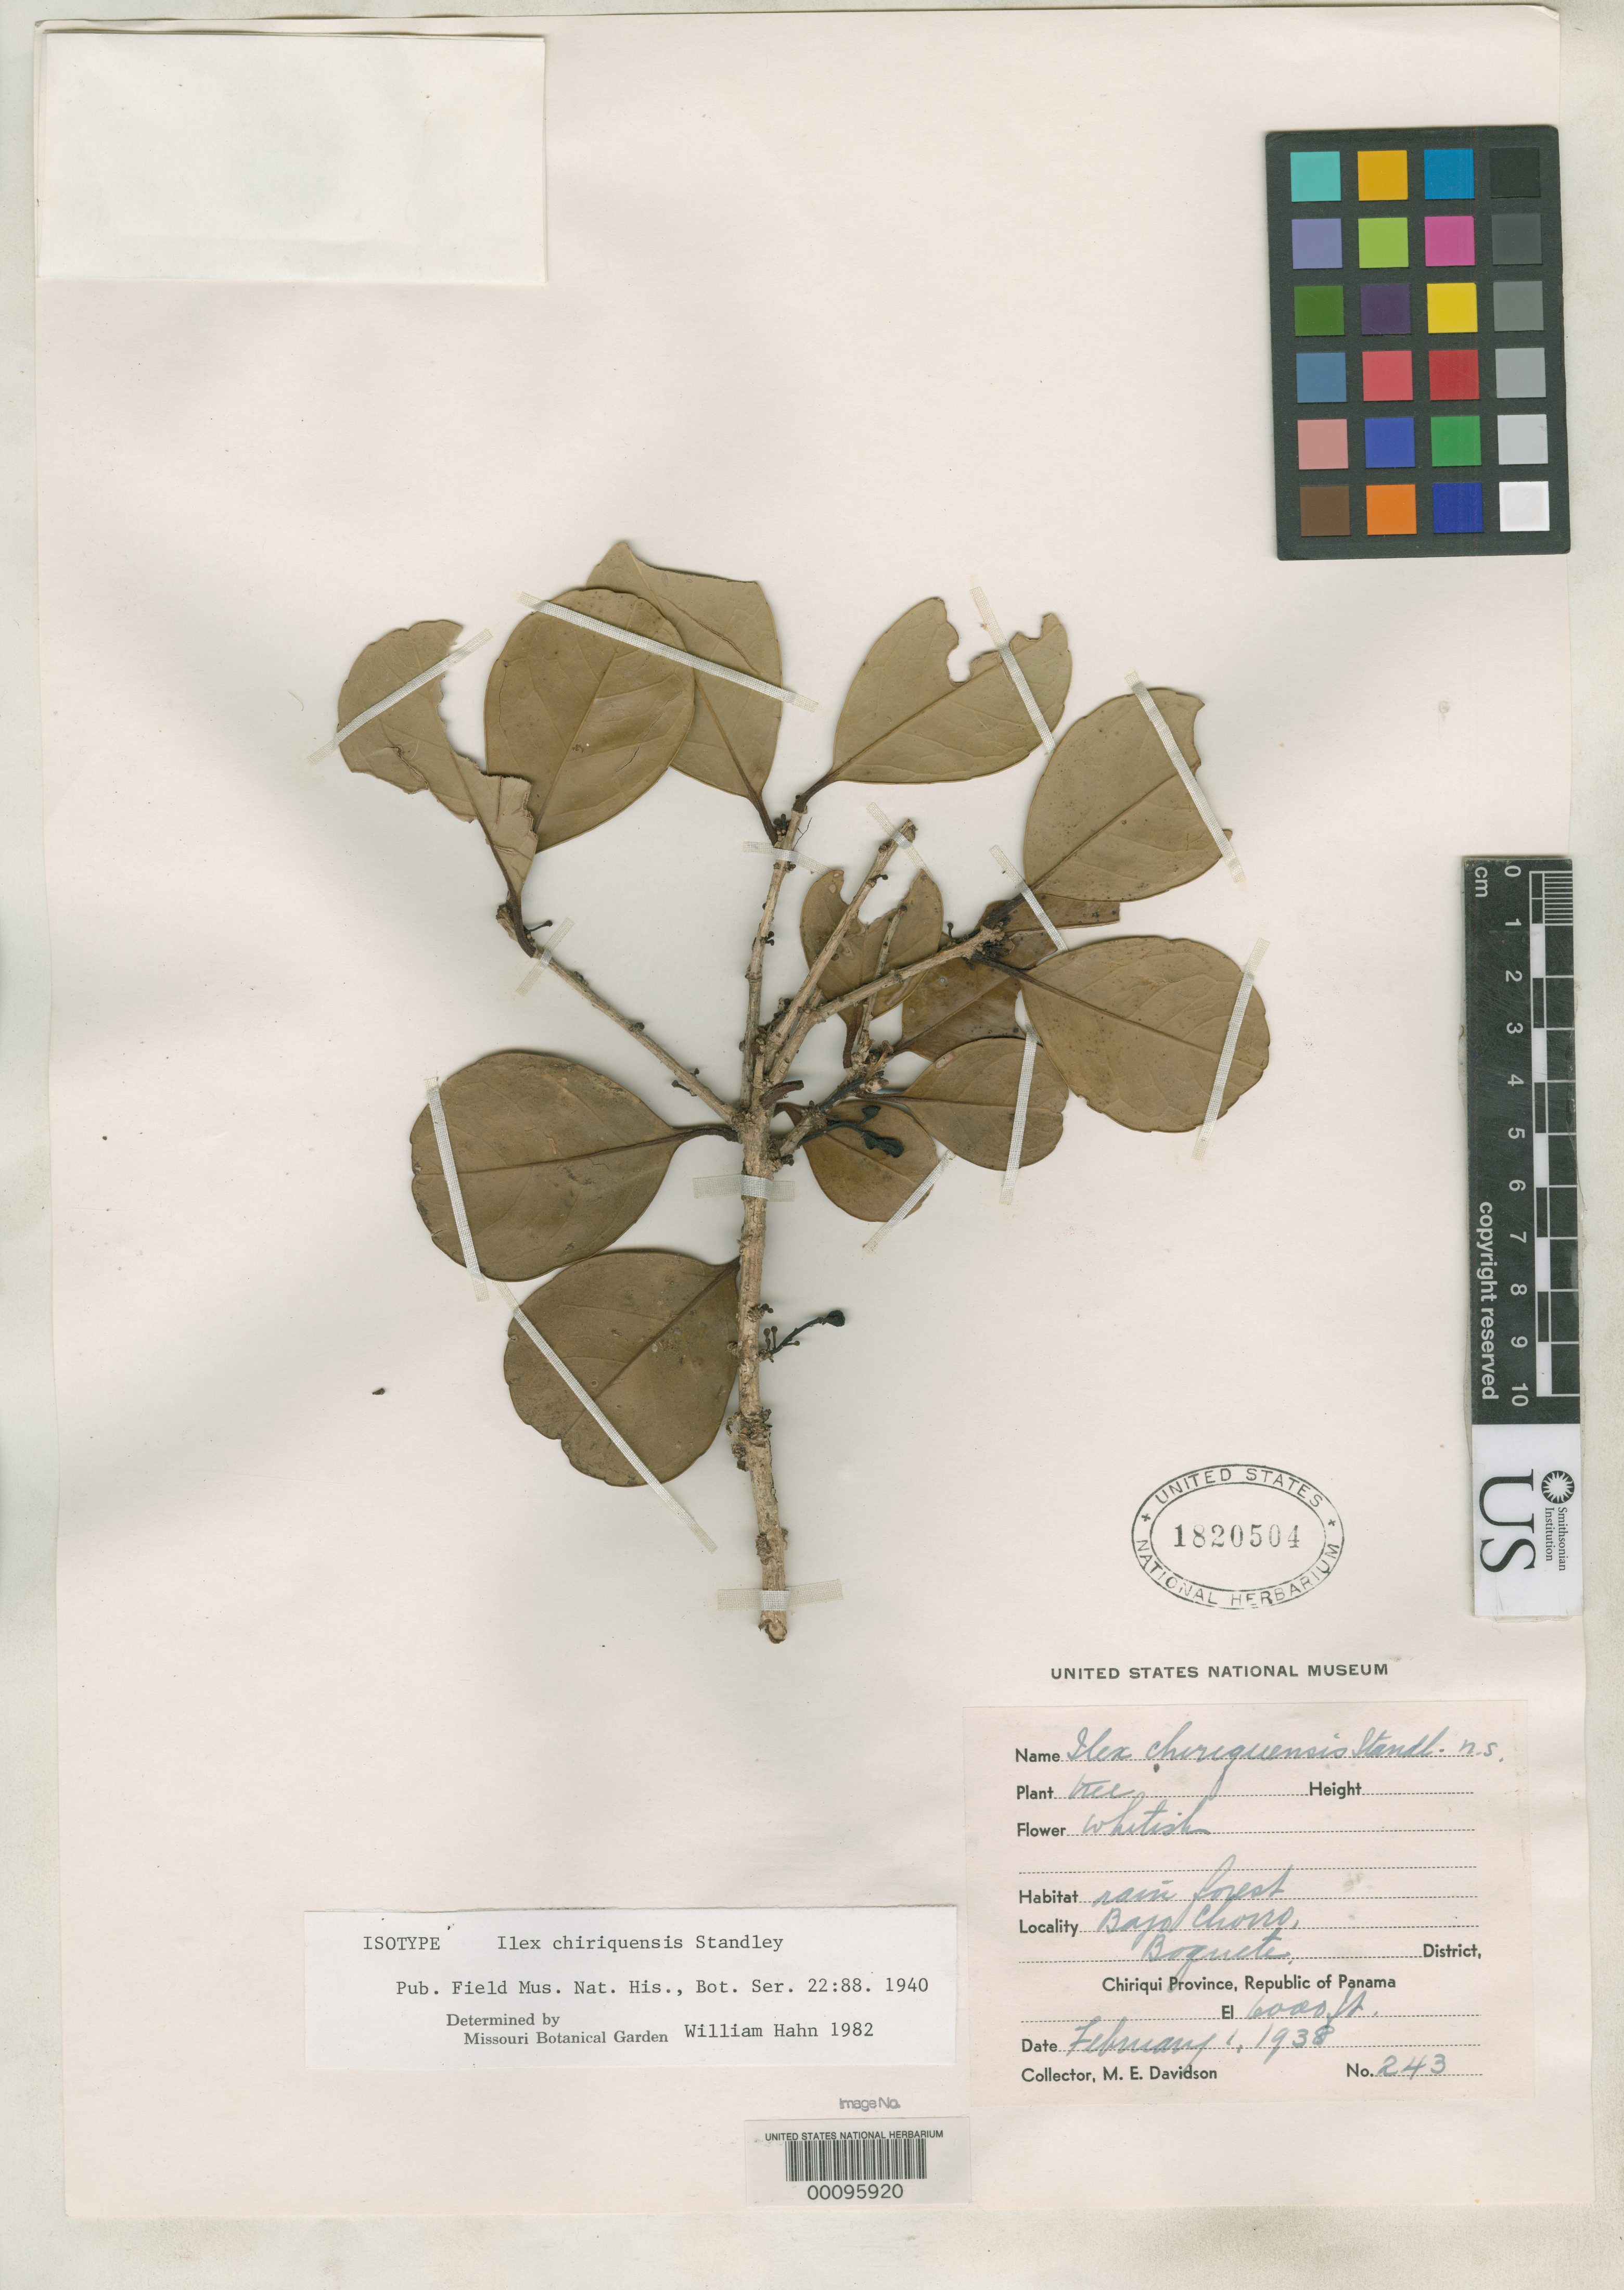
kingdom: Plantae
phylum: Tracheophyta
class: Magnoliopsida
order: Aquifoliales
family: Aquifoliaceae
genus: Ilex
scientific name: Ilex chiriquensis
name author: Standl.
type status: Isotype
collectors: M. Davidson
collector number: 243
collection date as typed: Feb 1938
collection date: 1938-02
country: Panama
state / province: Chiriquí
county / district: Boquete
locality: Bajo Chorro.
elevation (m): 1829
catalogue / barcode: US 1820504